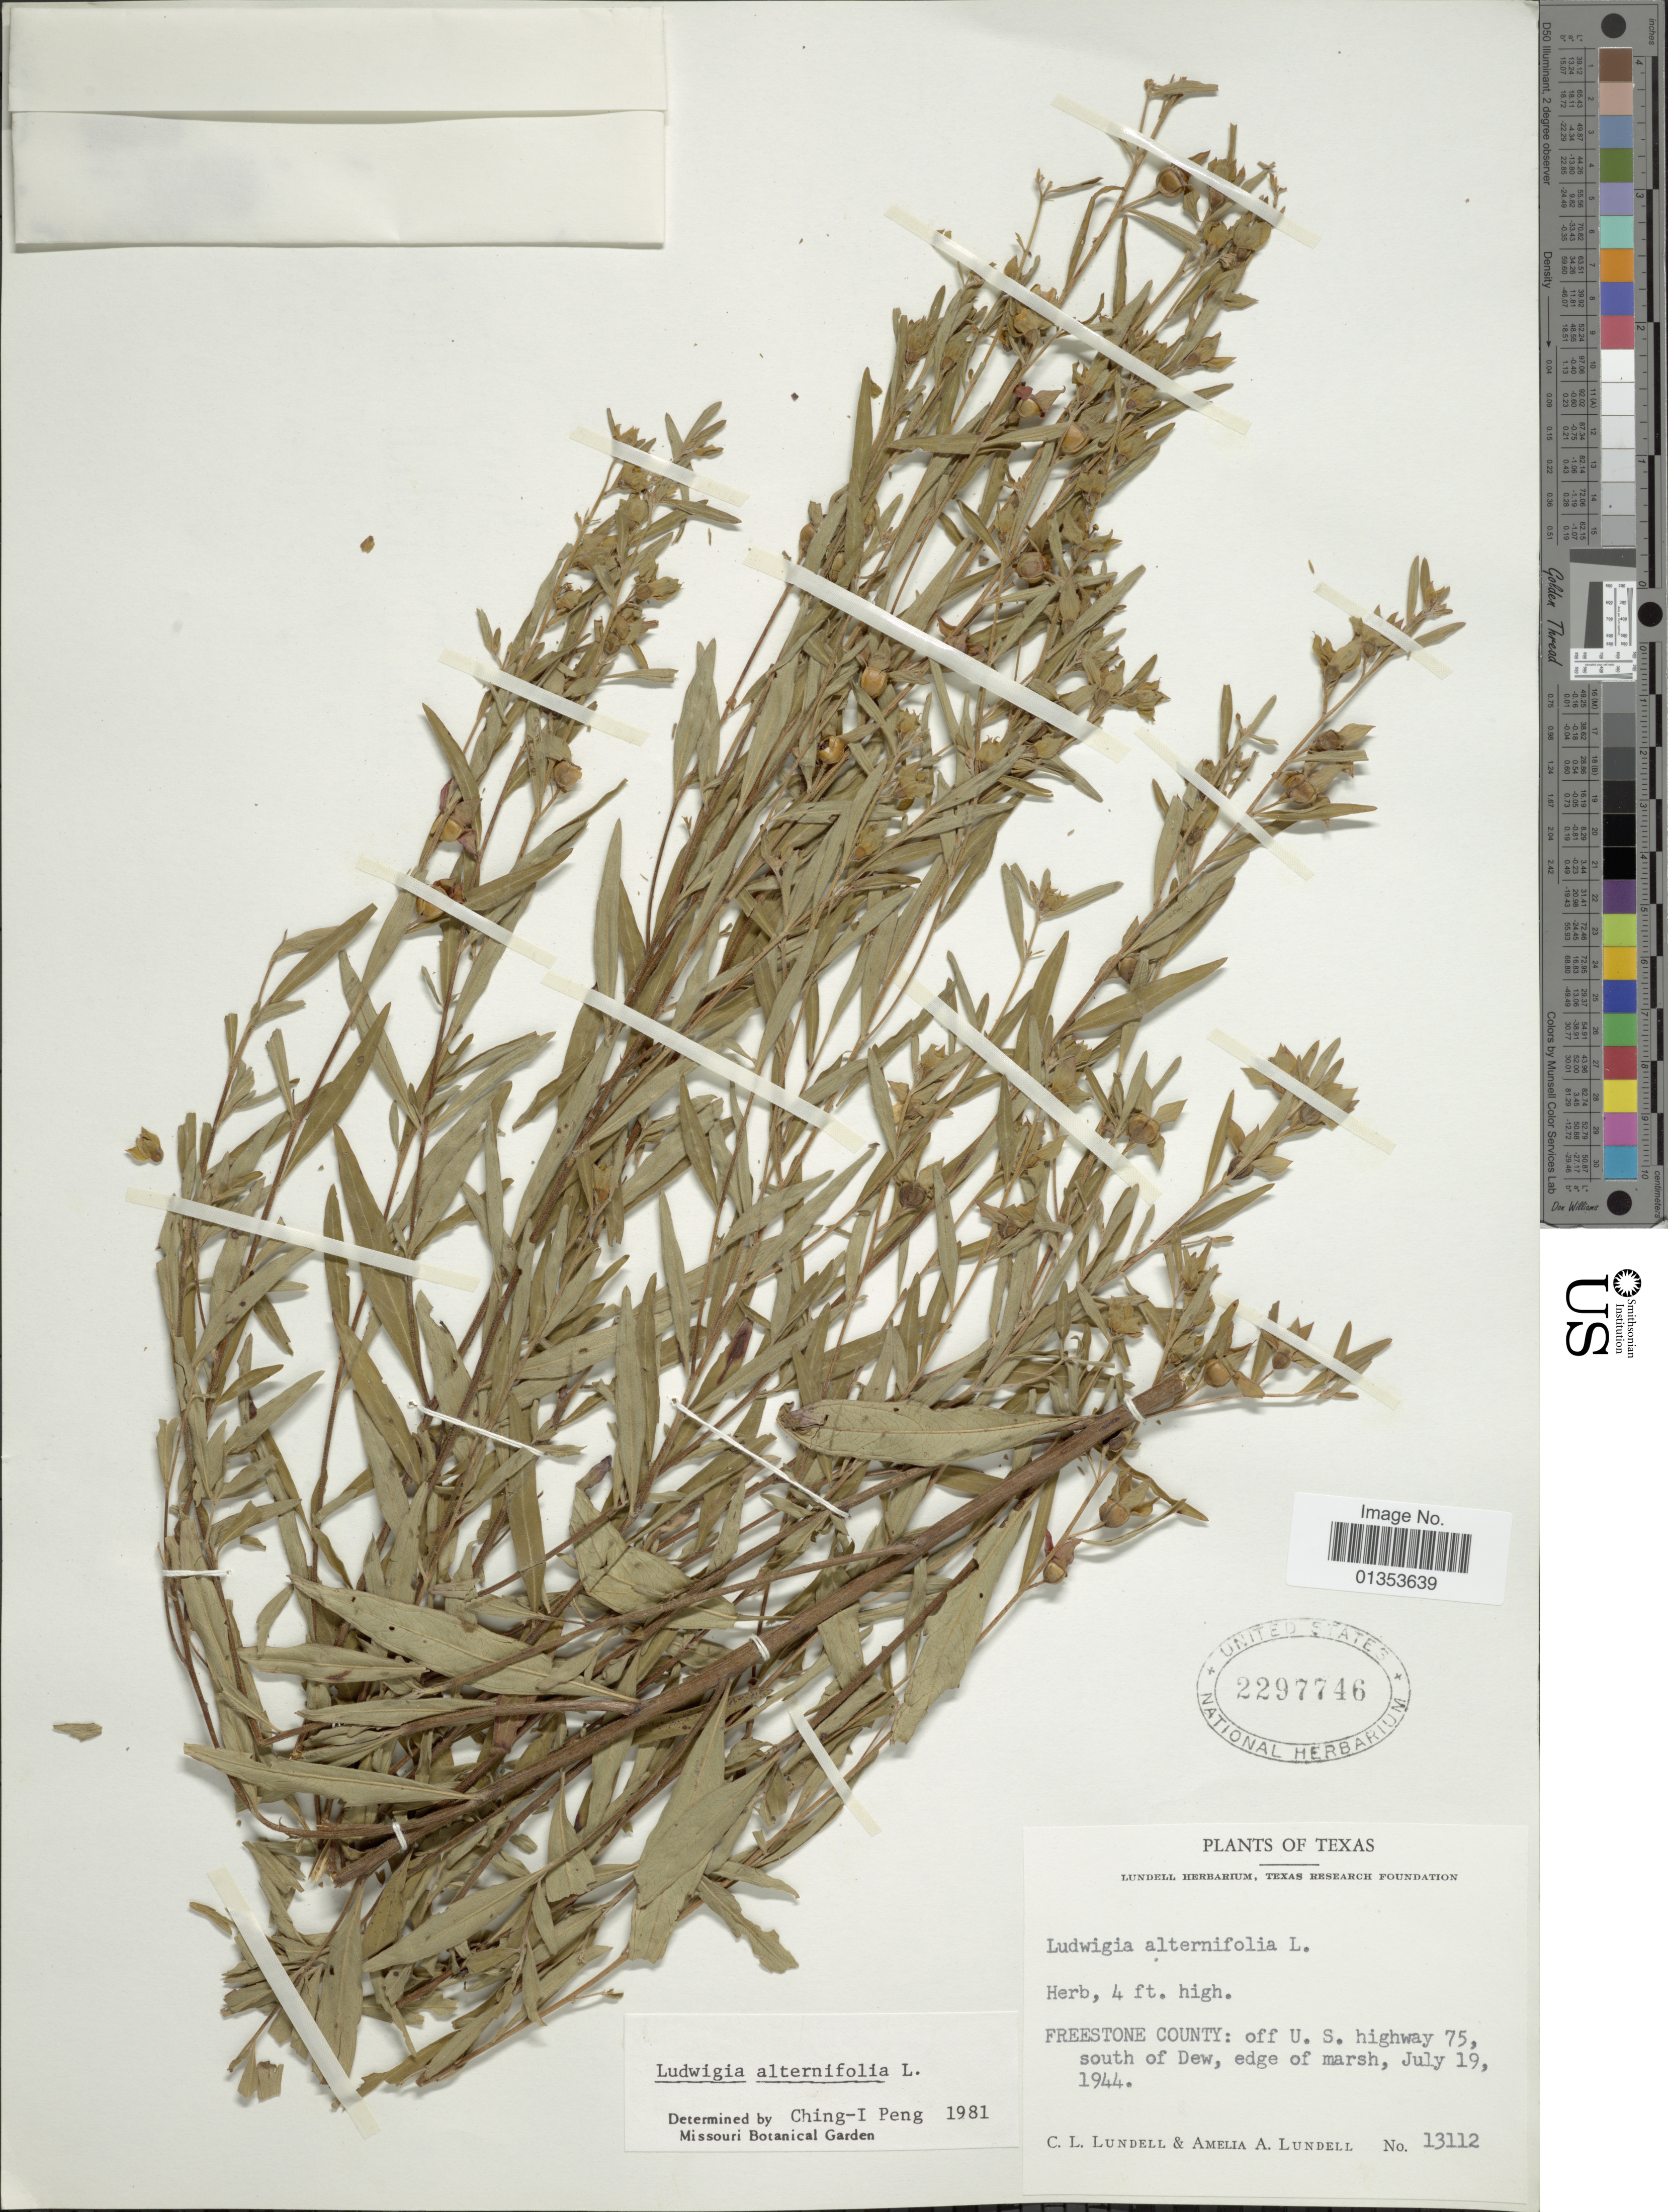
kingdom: Plantae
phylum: Tracheophyta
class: Magnoliopsida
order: Myrtales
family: Onagraceae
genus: Ludwigia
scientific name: Ludwigia alternifolia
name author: L.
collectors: C. L. Lundell & A. A. Lundell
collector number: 13112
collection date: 1944-07-19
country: United States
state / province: Texas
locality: Freestone County: off U. S. highway 75, south of Dew, edge of marsh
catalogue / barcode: US 2297746